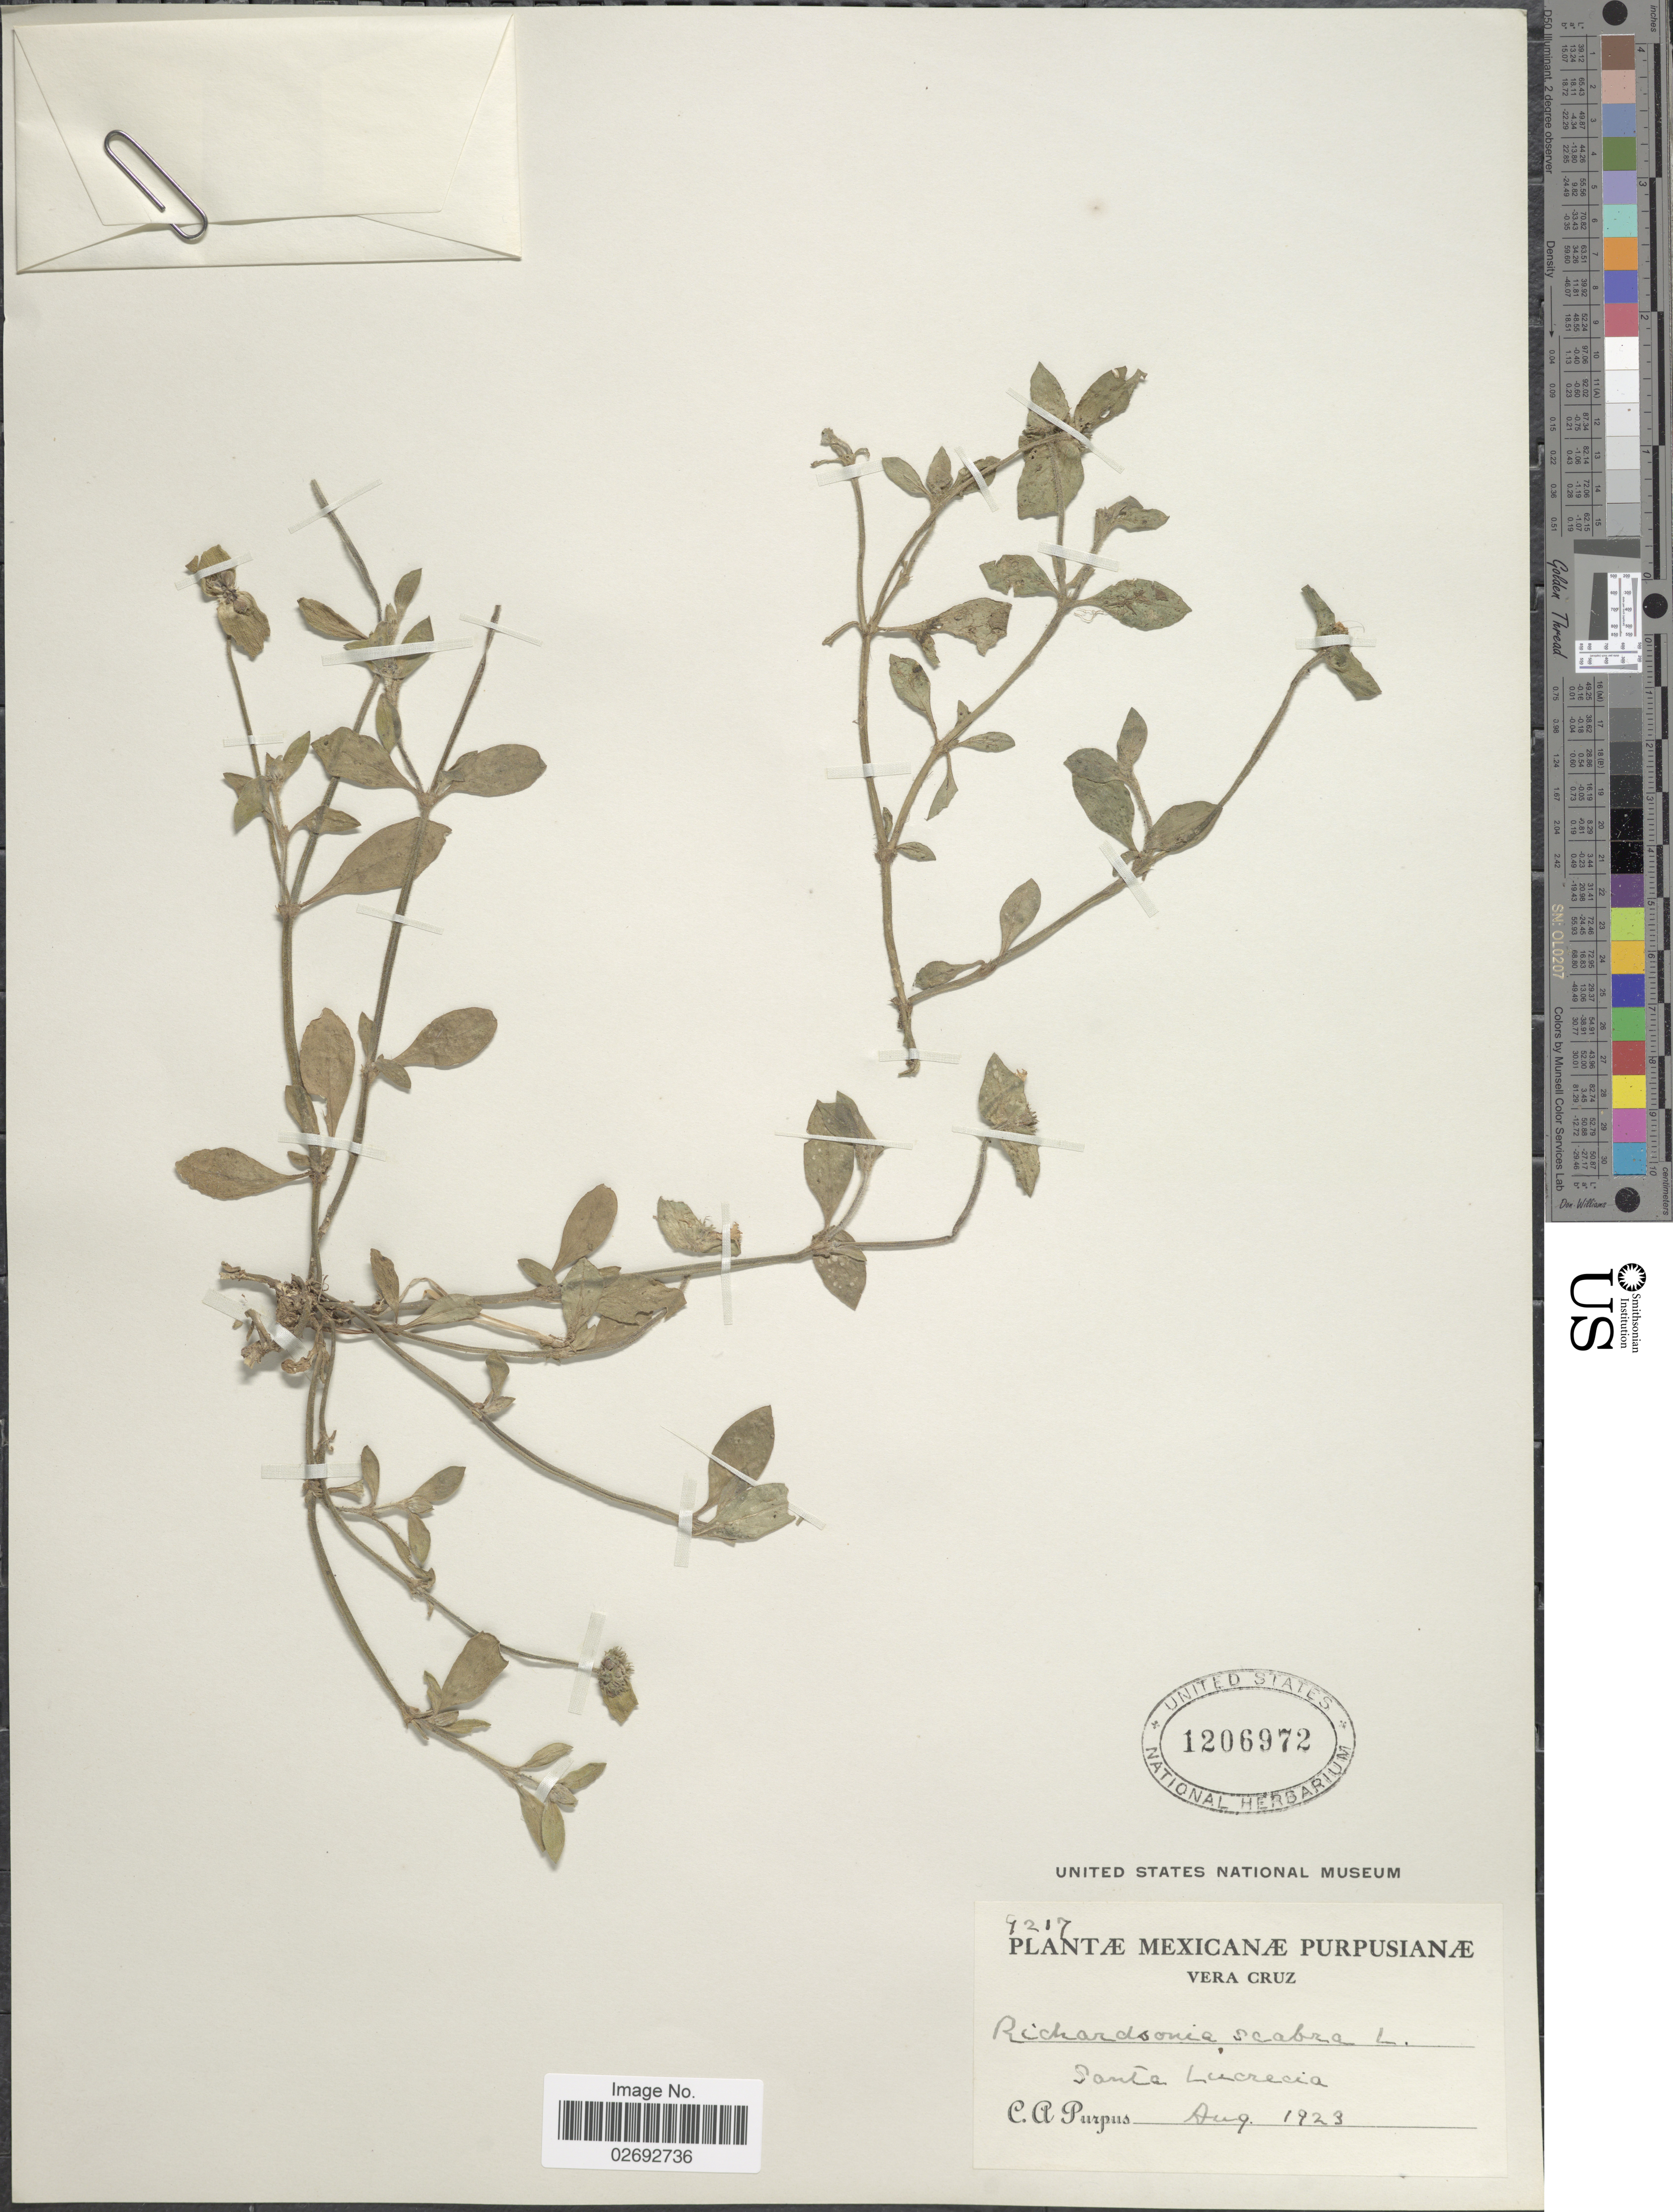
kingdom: Plantae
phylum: Tracheophyta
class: Magnoliopsida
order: Gentianales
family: Rubiaceae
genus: Richardia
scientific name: Richardia scabra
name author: L.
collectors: C. A. Purpus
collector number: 9217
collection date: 1923-08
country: Mexico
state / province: Veracruz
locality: Santa Lucrecia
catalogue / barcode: US 1206972